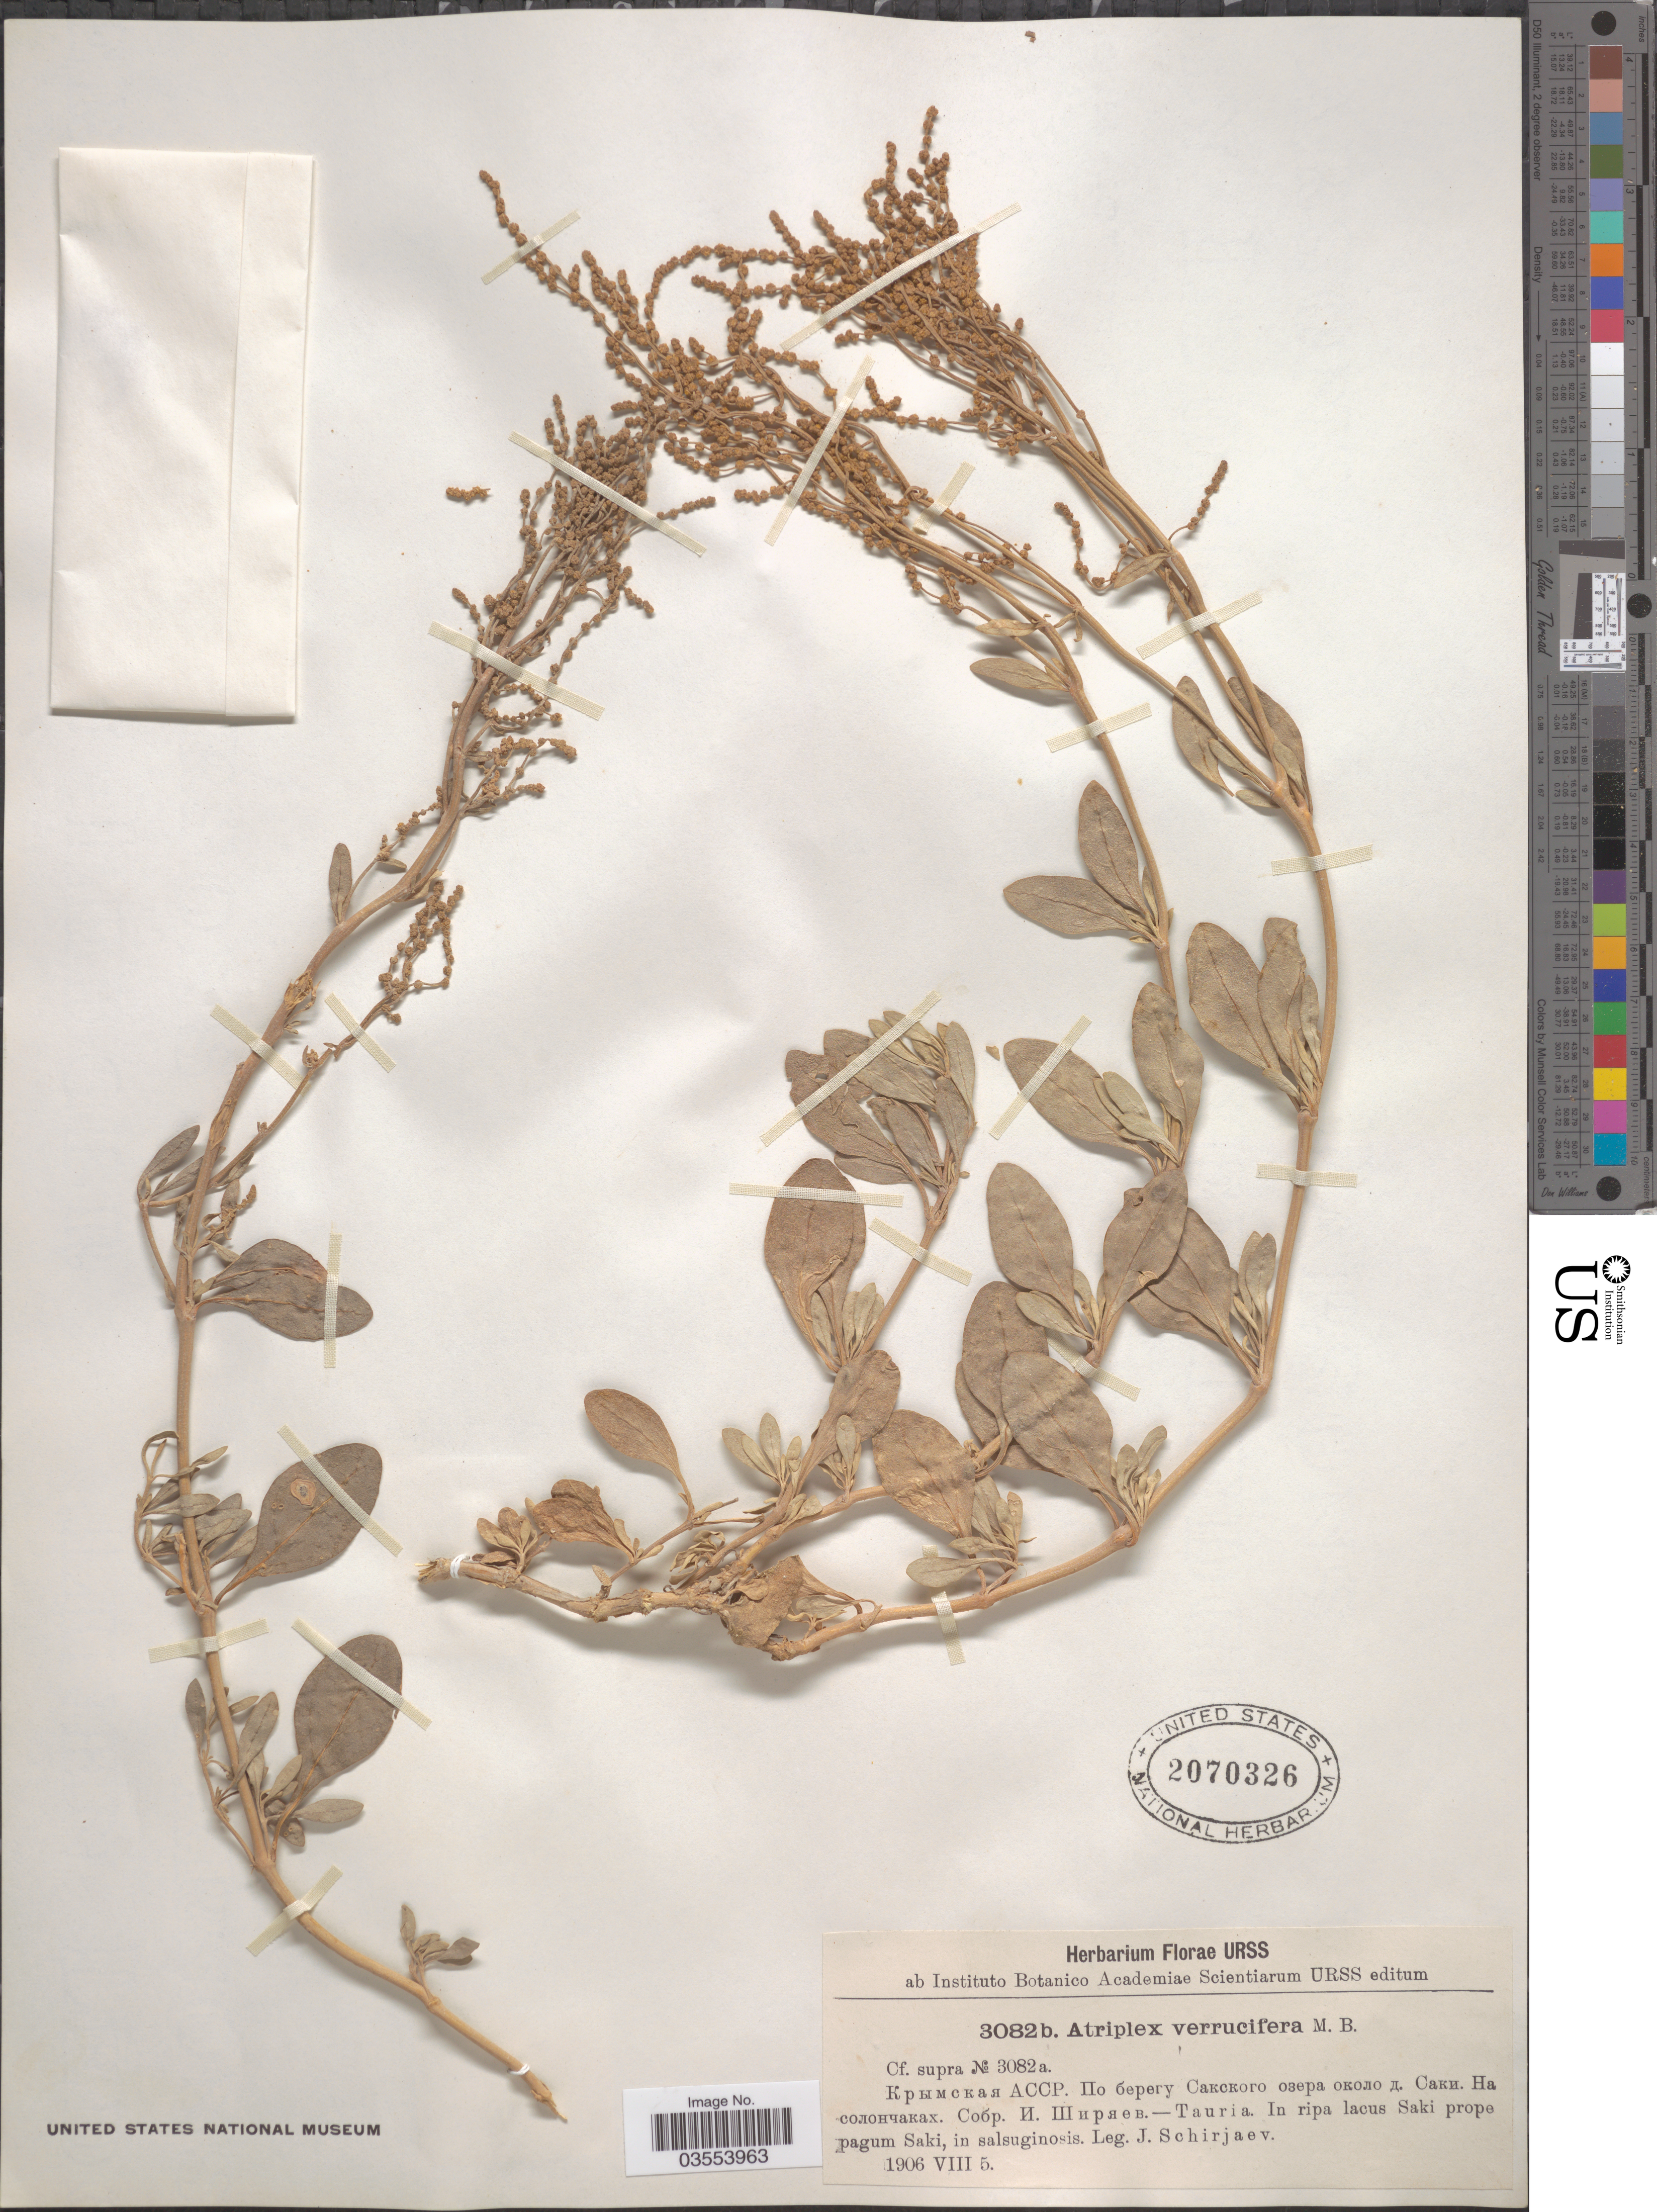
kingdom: Plantae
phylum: Tracheophyta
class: Magnoliopsida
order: Caryophyllales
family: Amaranthaceae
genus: Atriplex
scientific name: Atriplex verrucifera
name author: M. Bieb.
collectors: J. Schirjaev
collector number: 3082b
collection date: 1906-08-05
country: Ukraine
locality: Tauria. In ripa lacus Saki prope pagum Saki, in salsuginosis.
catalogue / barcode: US 2070326